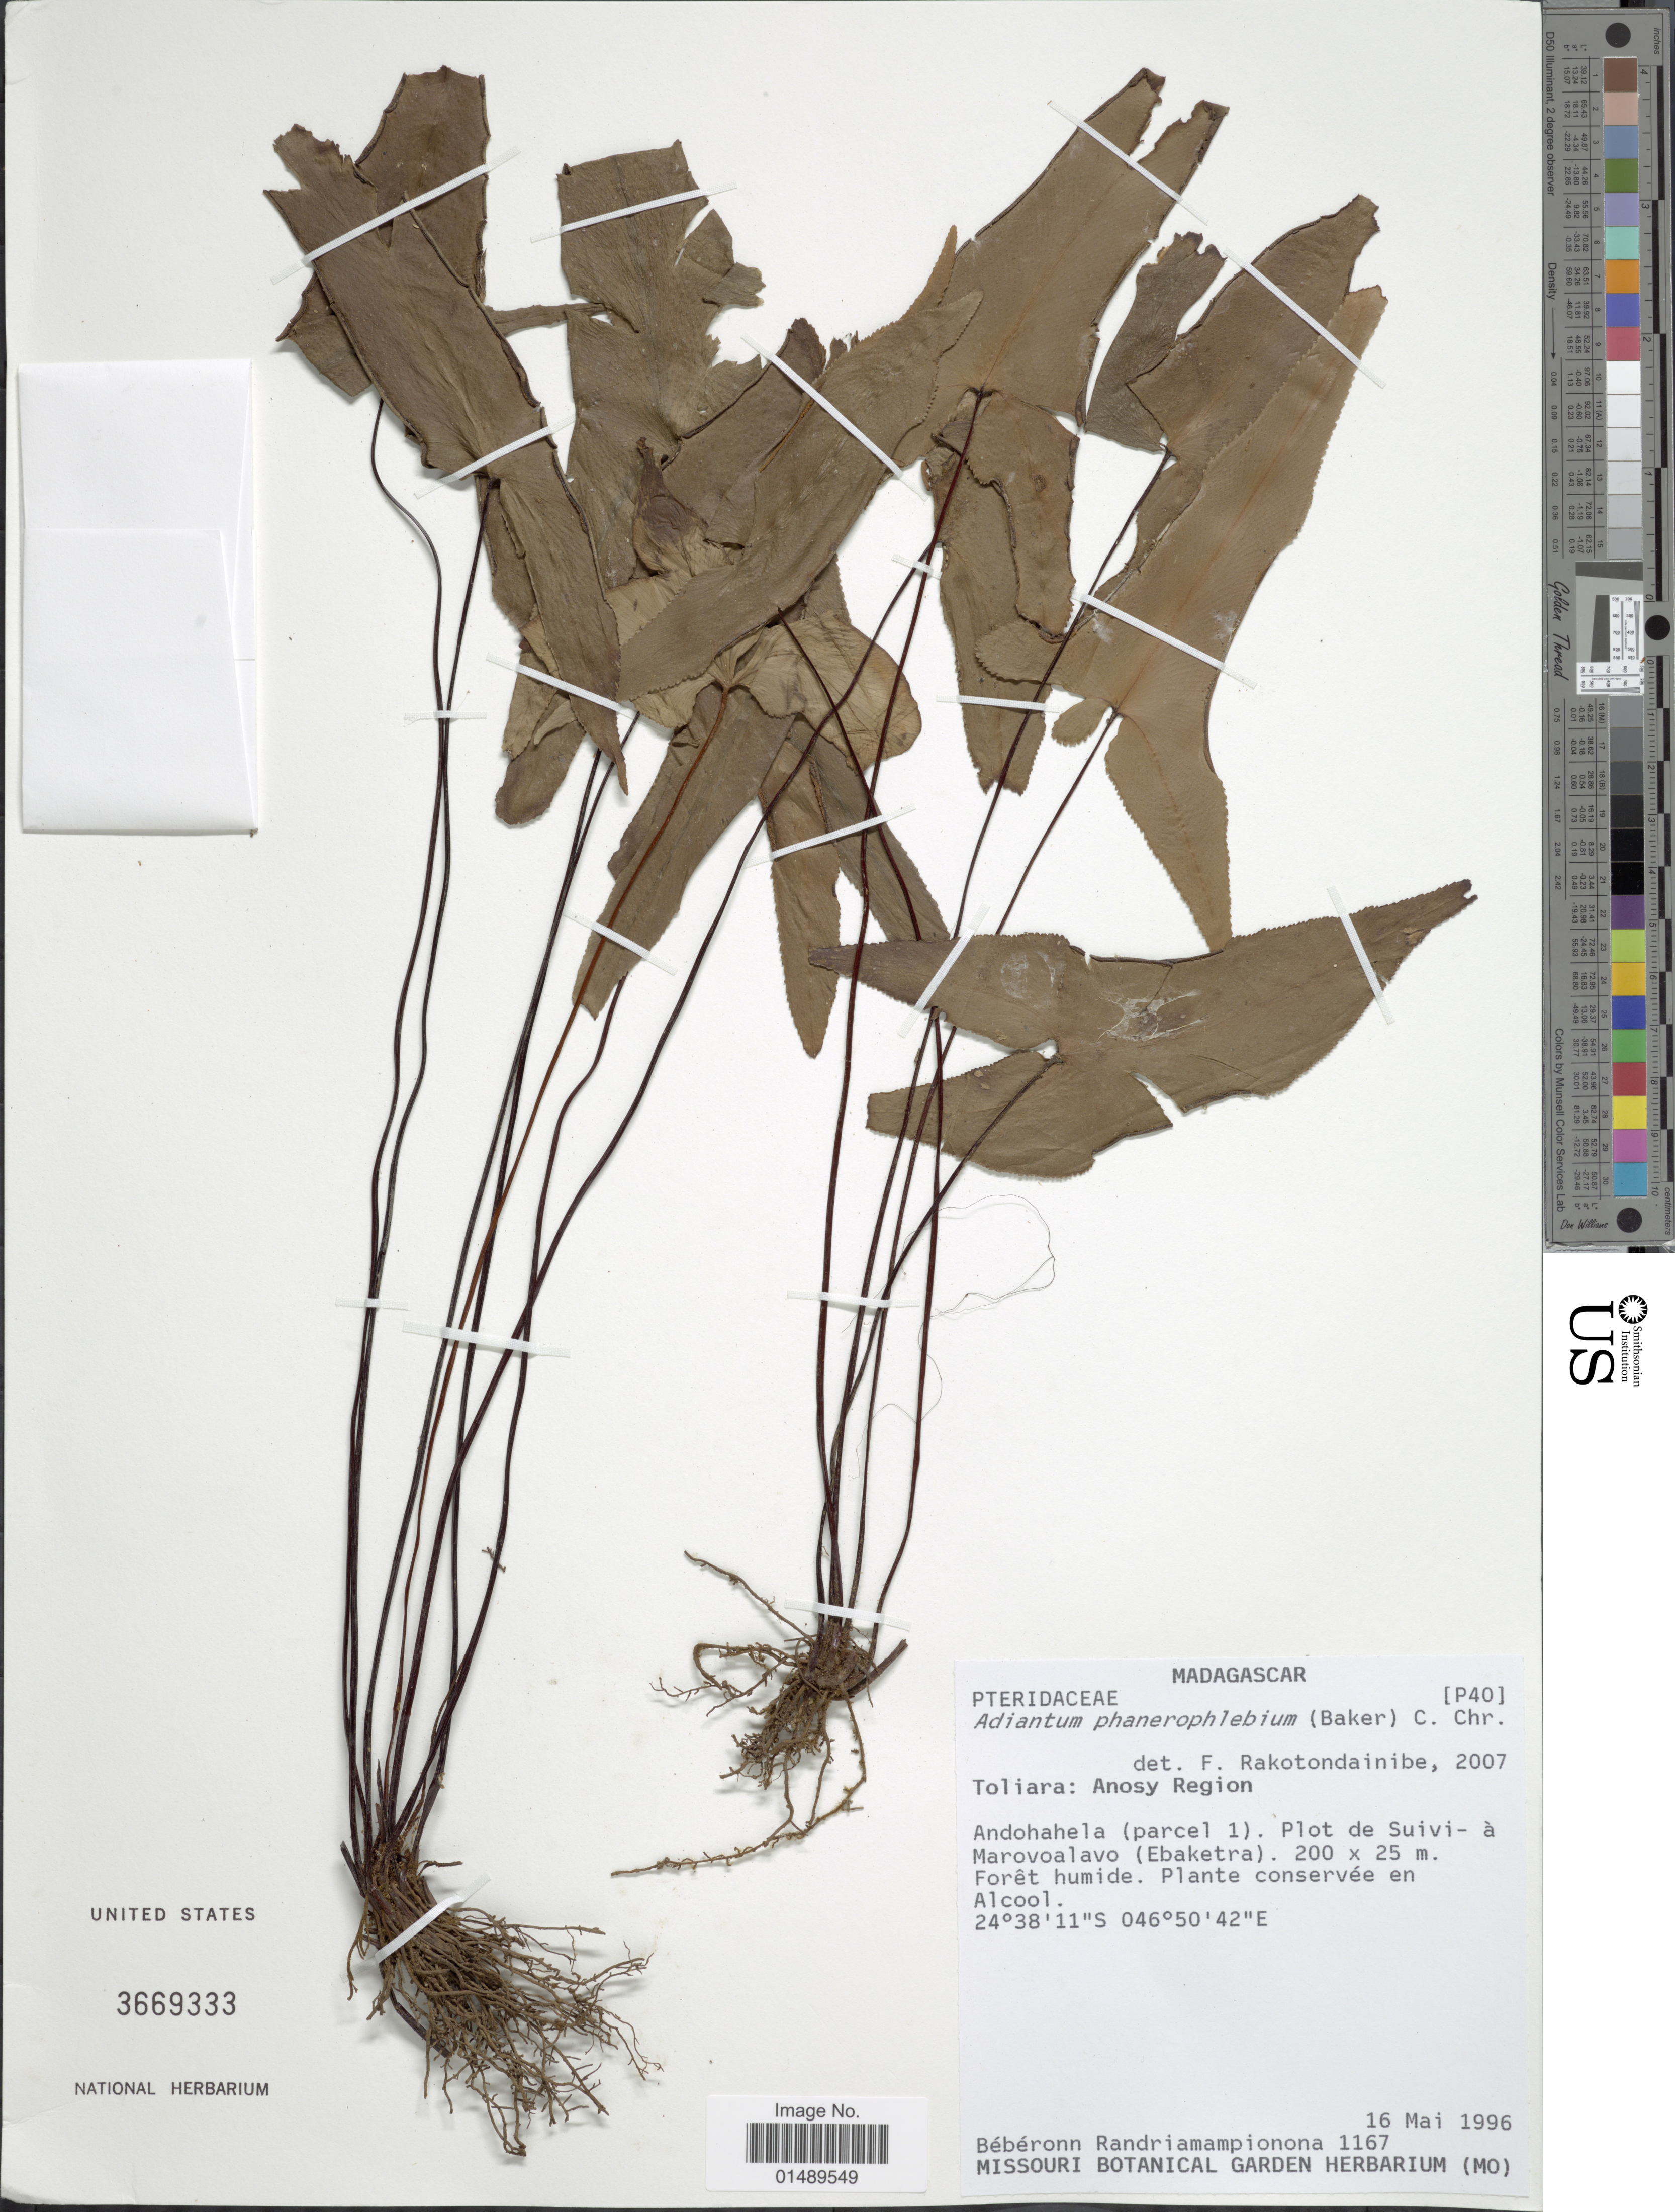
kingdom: Plantae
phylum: Tracheophyta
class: Polypodiopsida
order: Polypodiales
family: Pteridaceae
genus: Adiantum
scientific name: Adiantum phanerophlebium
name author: (Baker) C. Chr.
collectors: C. Baker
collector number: P40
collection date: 1996-05-16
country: Madagascar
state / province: Anosy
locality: Anosy Region, Andohahela (parcel 1), Plot de Suivi- a Marovoalavo (Ebaketra)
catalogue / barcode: US 3669333